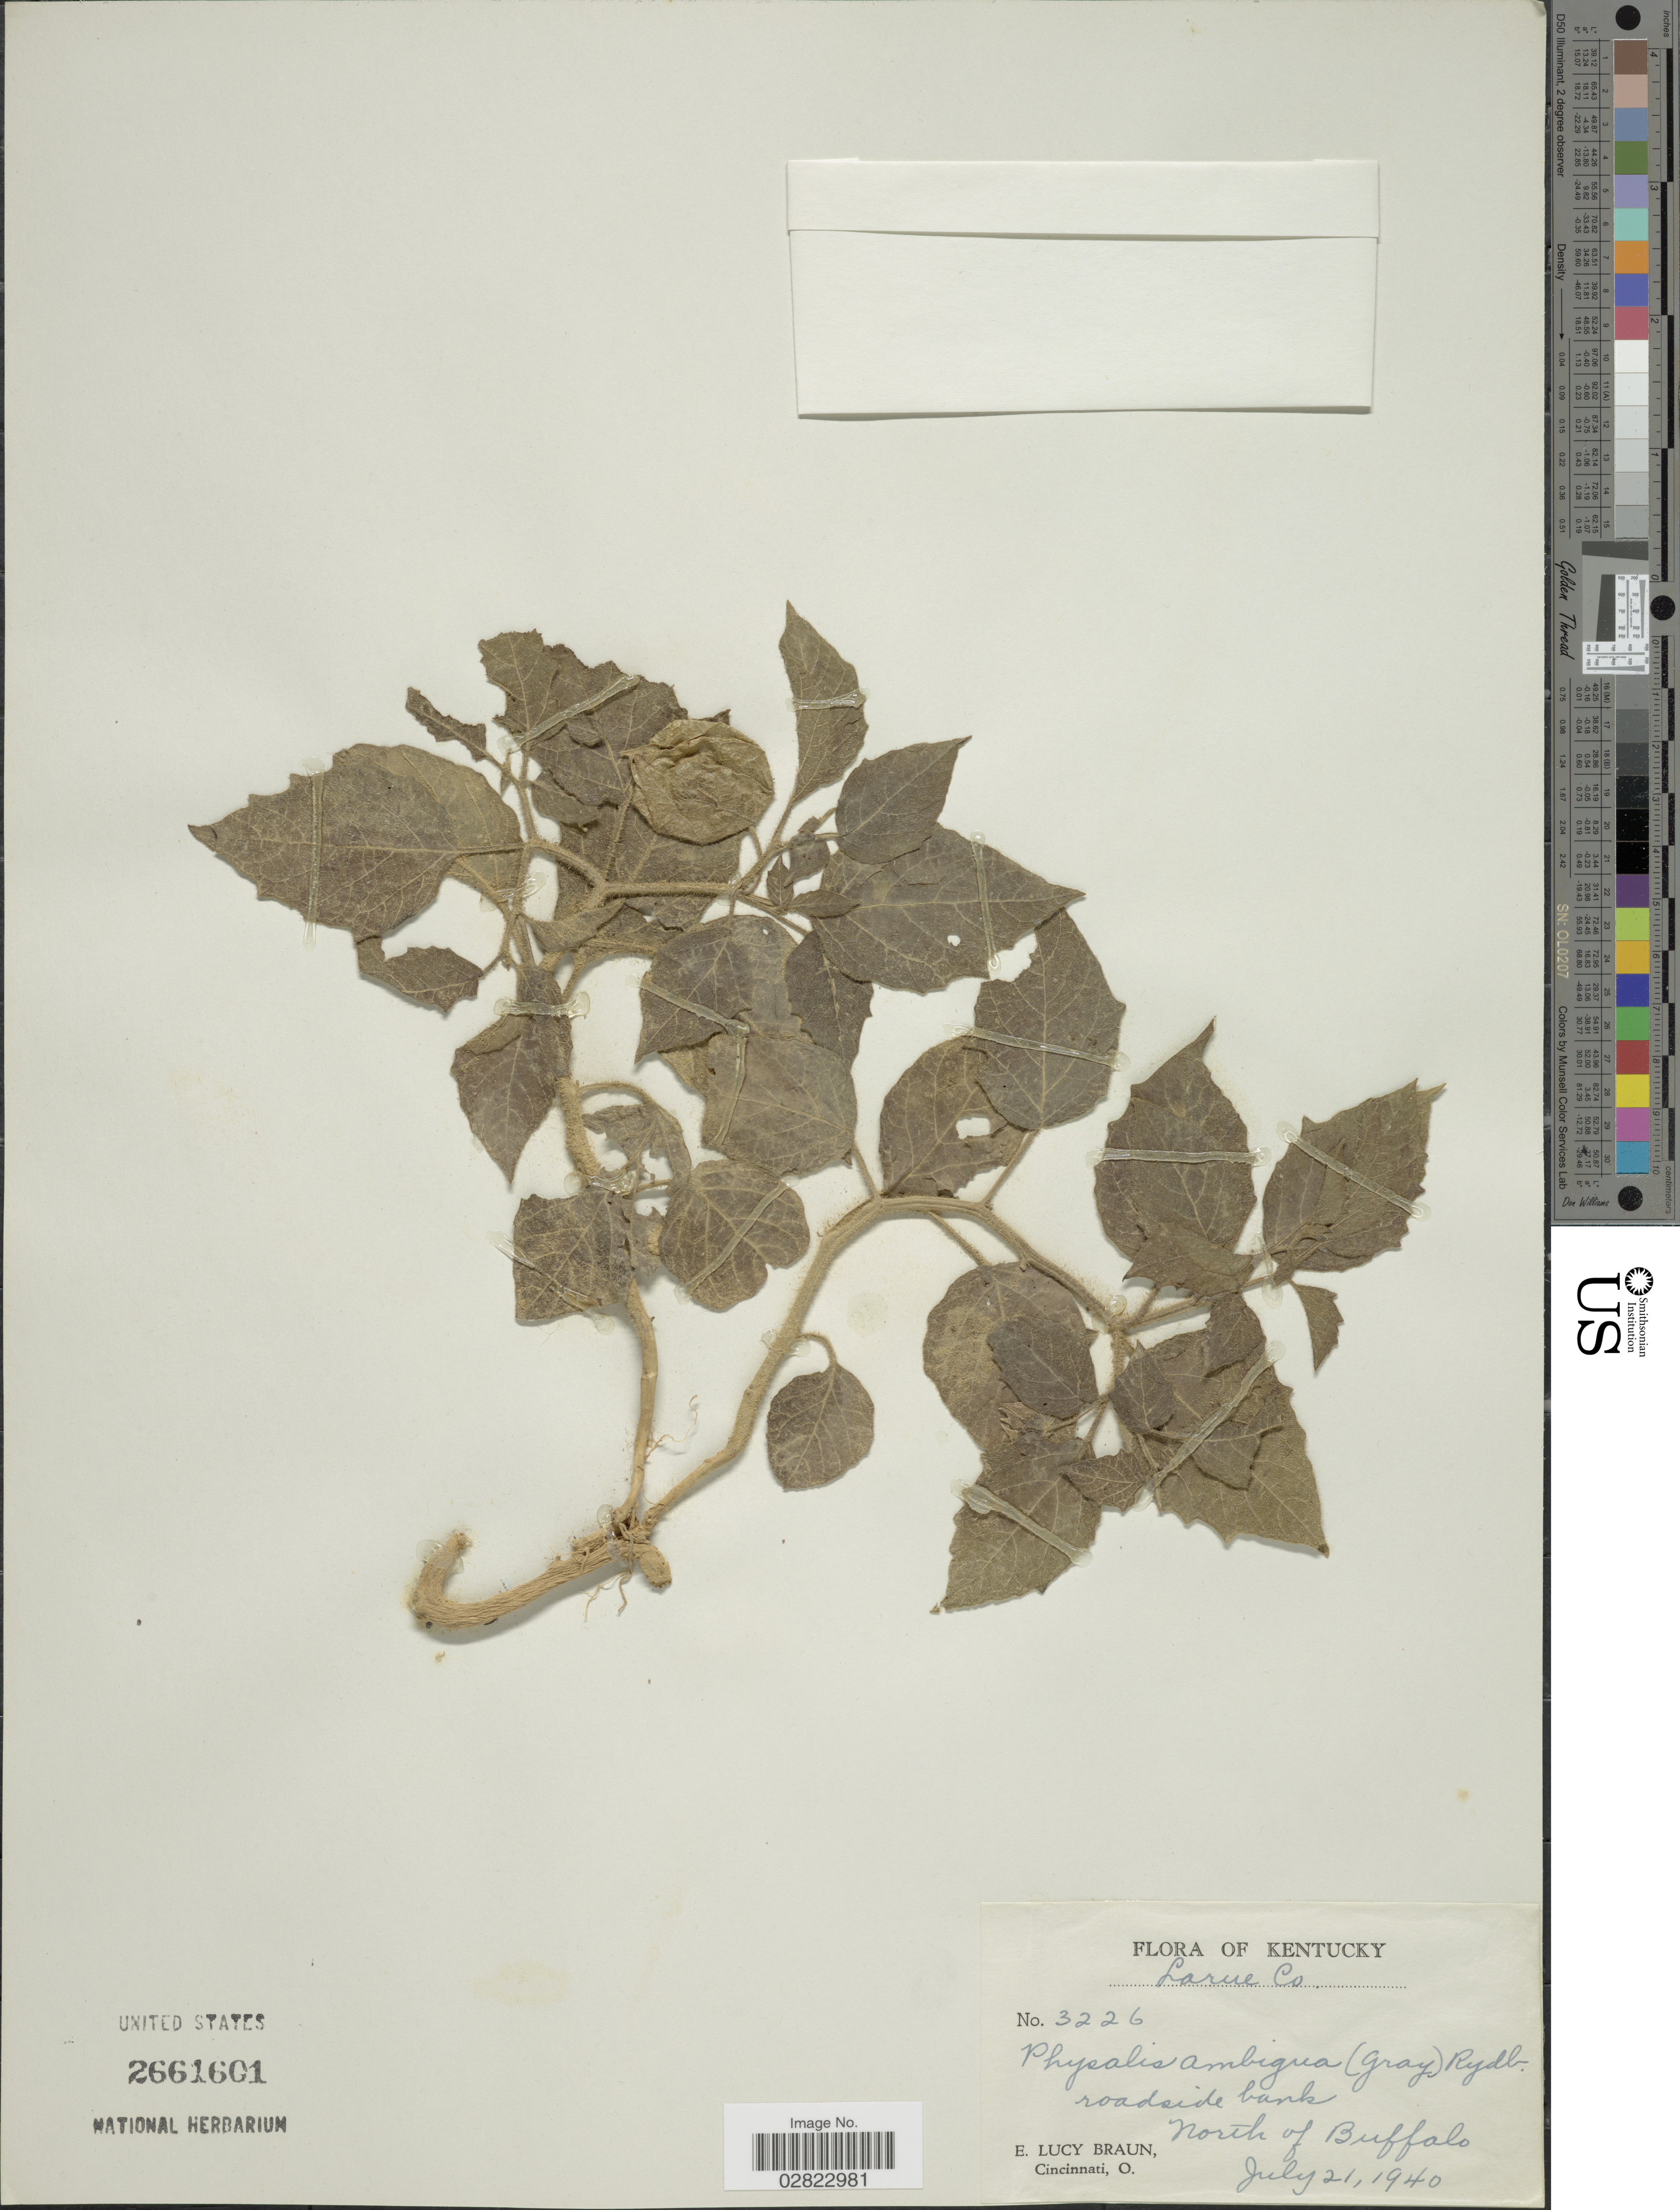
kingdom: Plantae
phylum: Tracheophyta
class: Magnoliopsida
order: Solanales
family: Solanaceae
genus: Physalis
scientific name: Physalis ambigua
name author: (A. Gray) Britton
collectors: E. L. Braun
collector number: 3226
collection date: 1940-07-21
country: United States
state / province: Kentucky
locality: Larue Co. Roadside bank, north of Buffalo.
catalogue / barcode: US 2661601